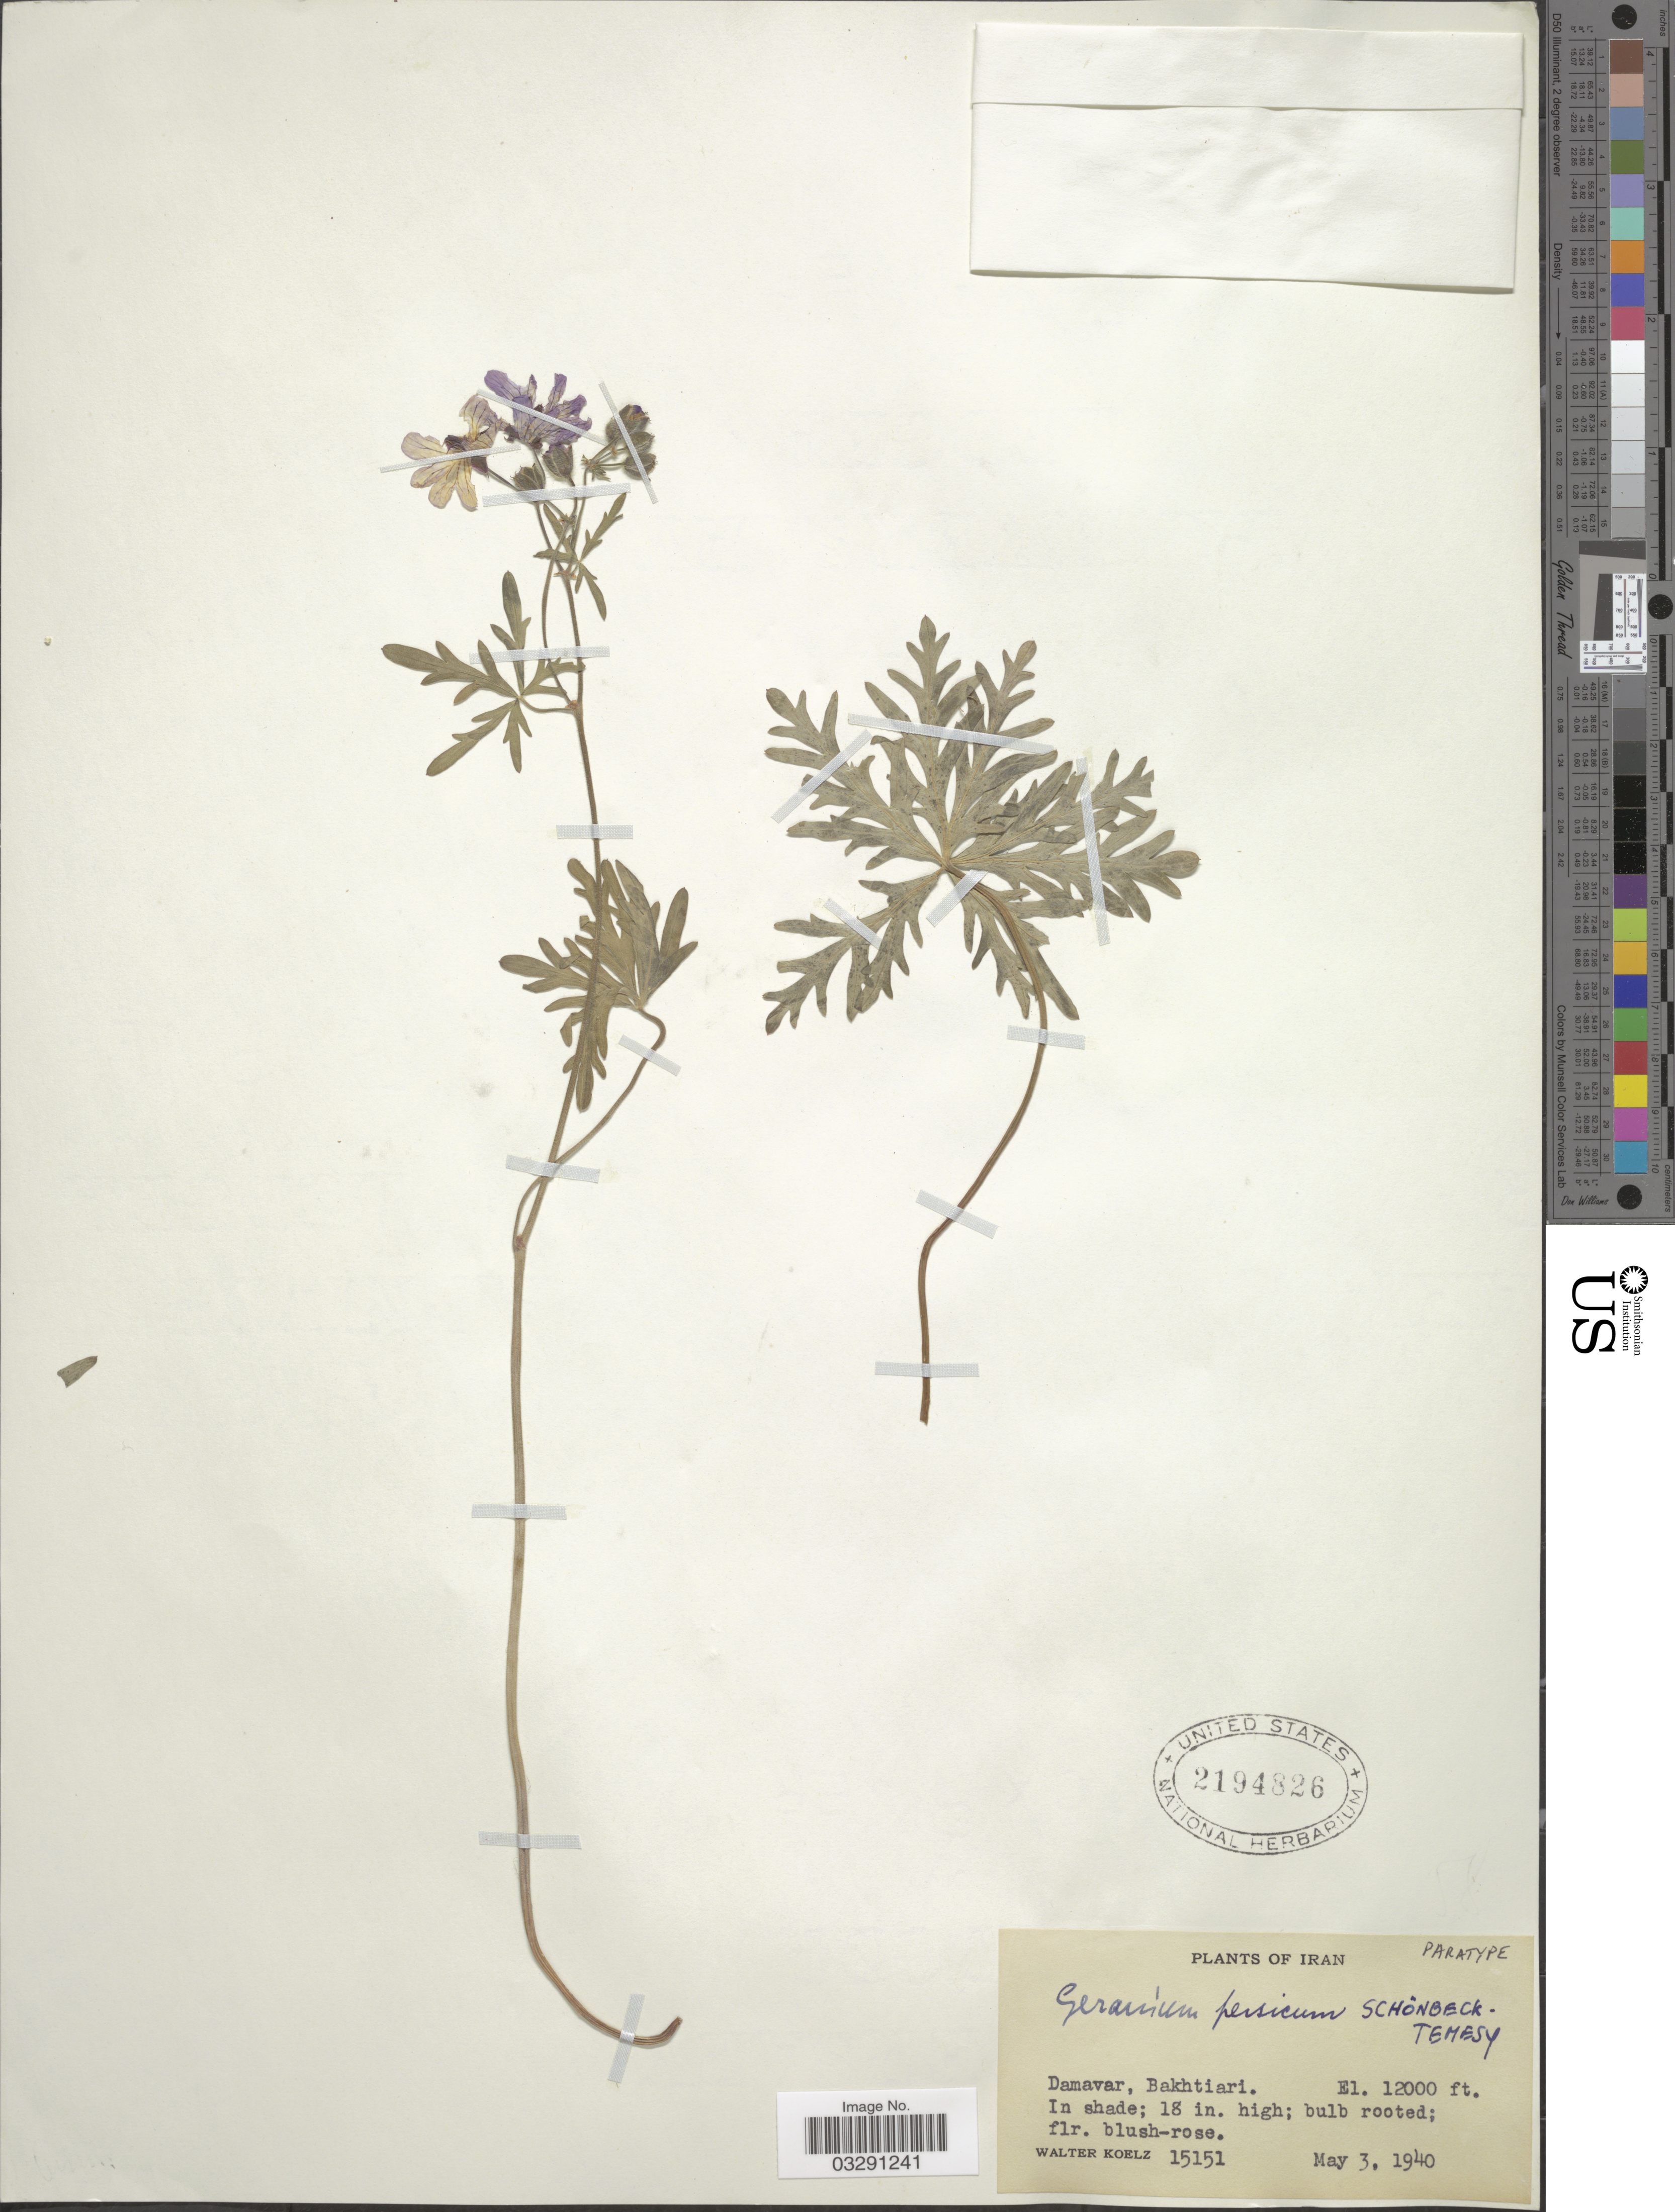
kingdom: Plantae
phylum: Tracheophyta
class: Magnoliopsida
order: Geraniales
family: Geraniaceae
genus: Geranium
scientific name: Geranium persicum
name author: Schönb.-Tem.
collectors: W. N. Koelz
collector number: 15151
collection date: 1940-05-03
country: Iran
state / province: Chahar Mahaal and Bakhtiari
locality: Damavar, Bakhtiari.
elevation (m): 3658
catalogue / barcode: US 2194826